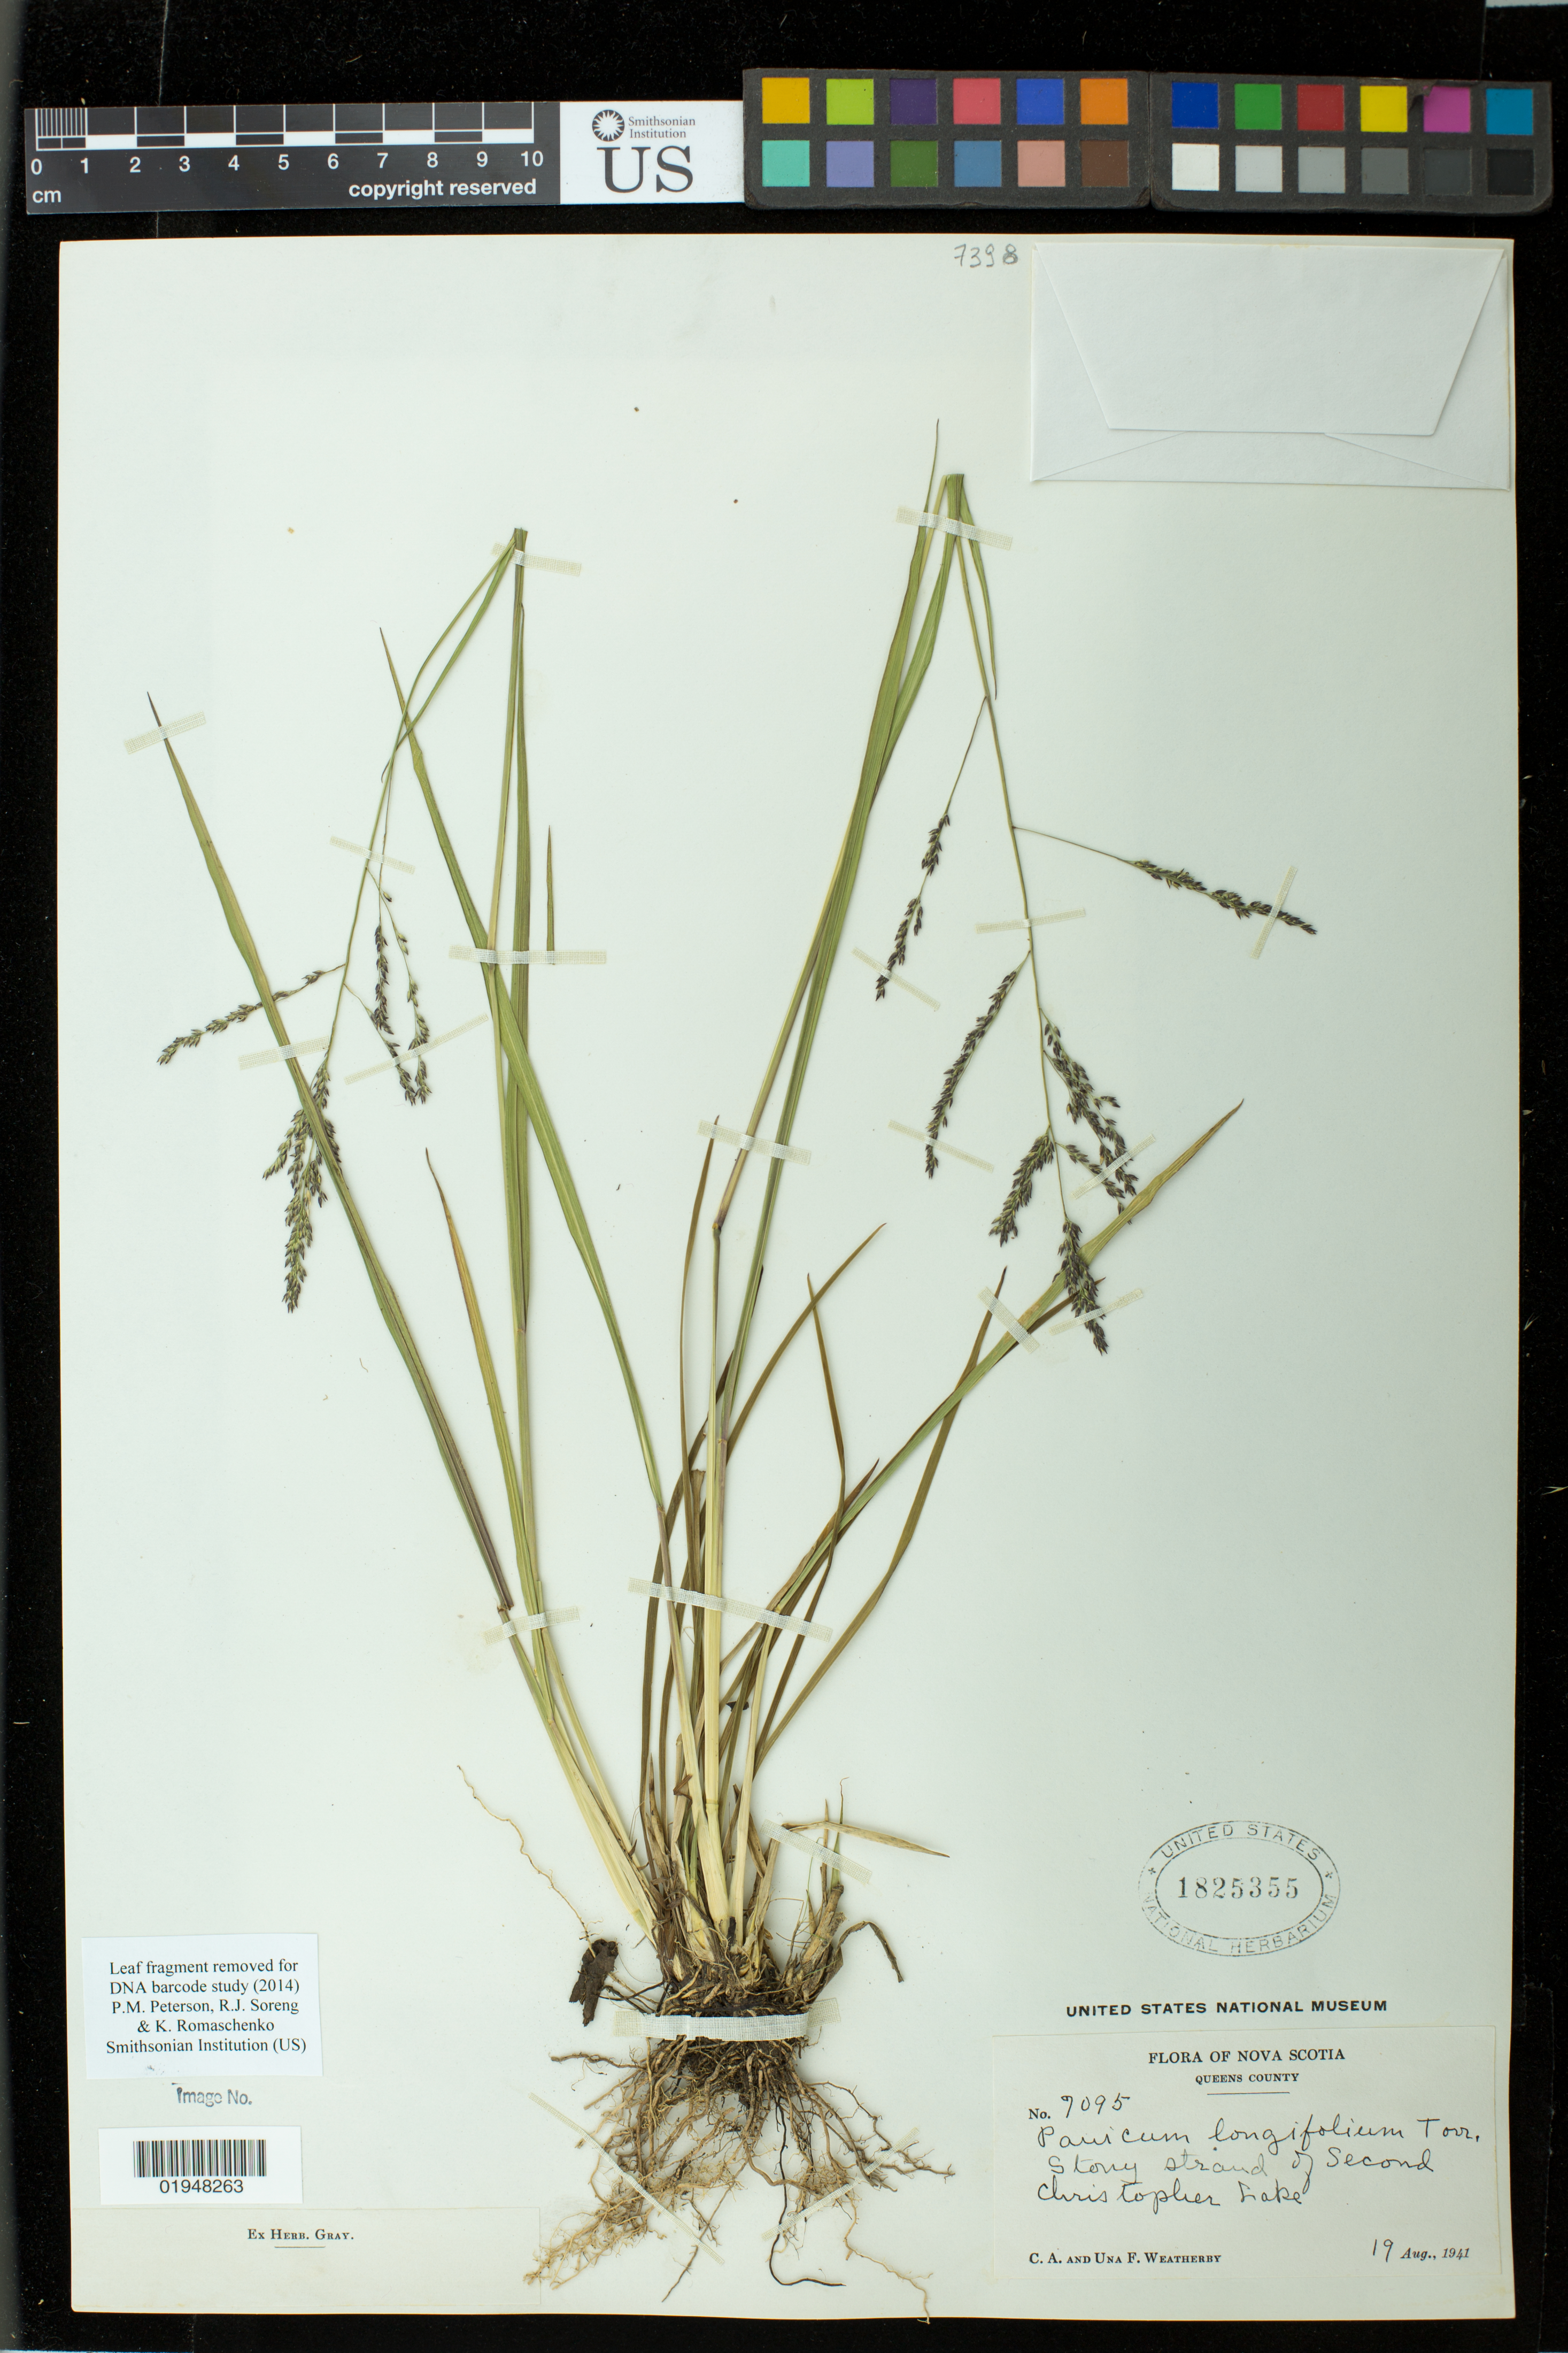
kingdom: Plantae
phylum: Tracheophyta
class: Liliopsida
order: Poales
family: Poaceae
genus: Panicum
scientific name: Panicum longifolium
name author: Torr.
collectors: C. A. Weatherby & U. Weatherby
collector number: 7095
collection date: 1941-08-19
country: Canada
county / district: Queens County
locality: Second Christopher Lake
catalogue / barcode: US 1825355